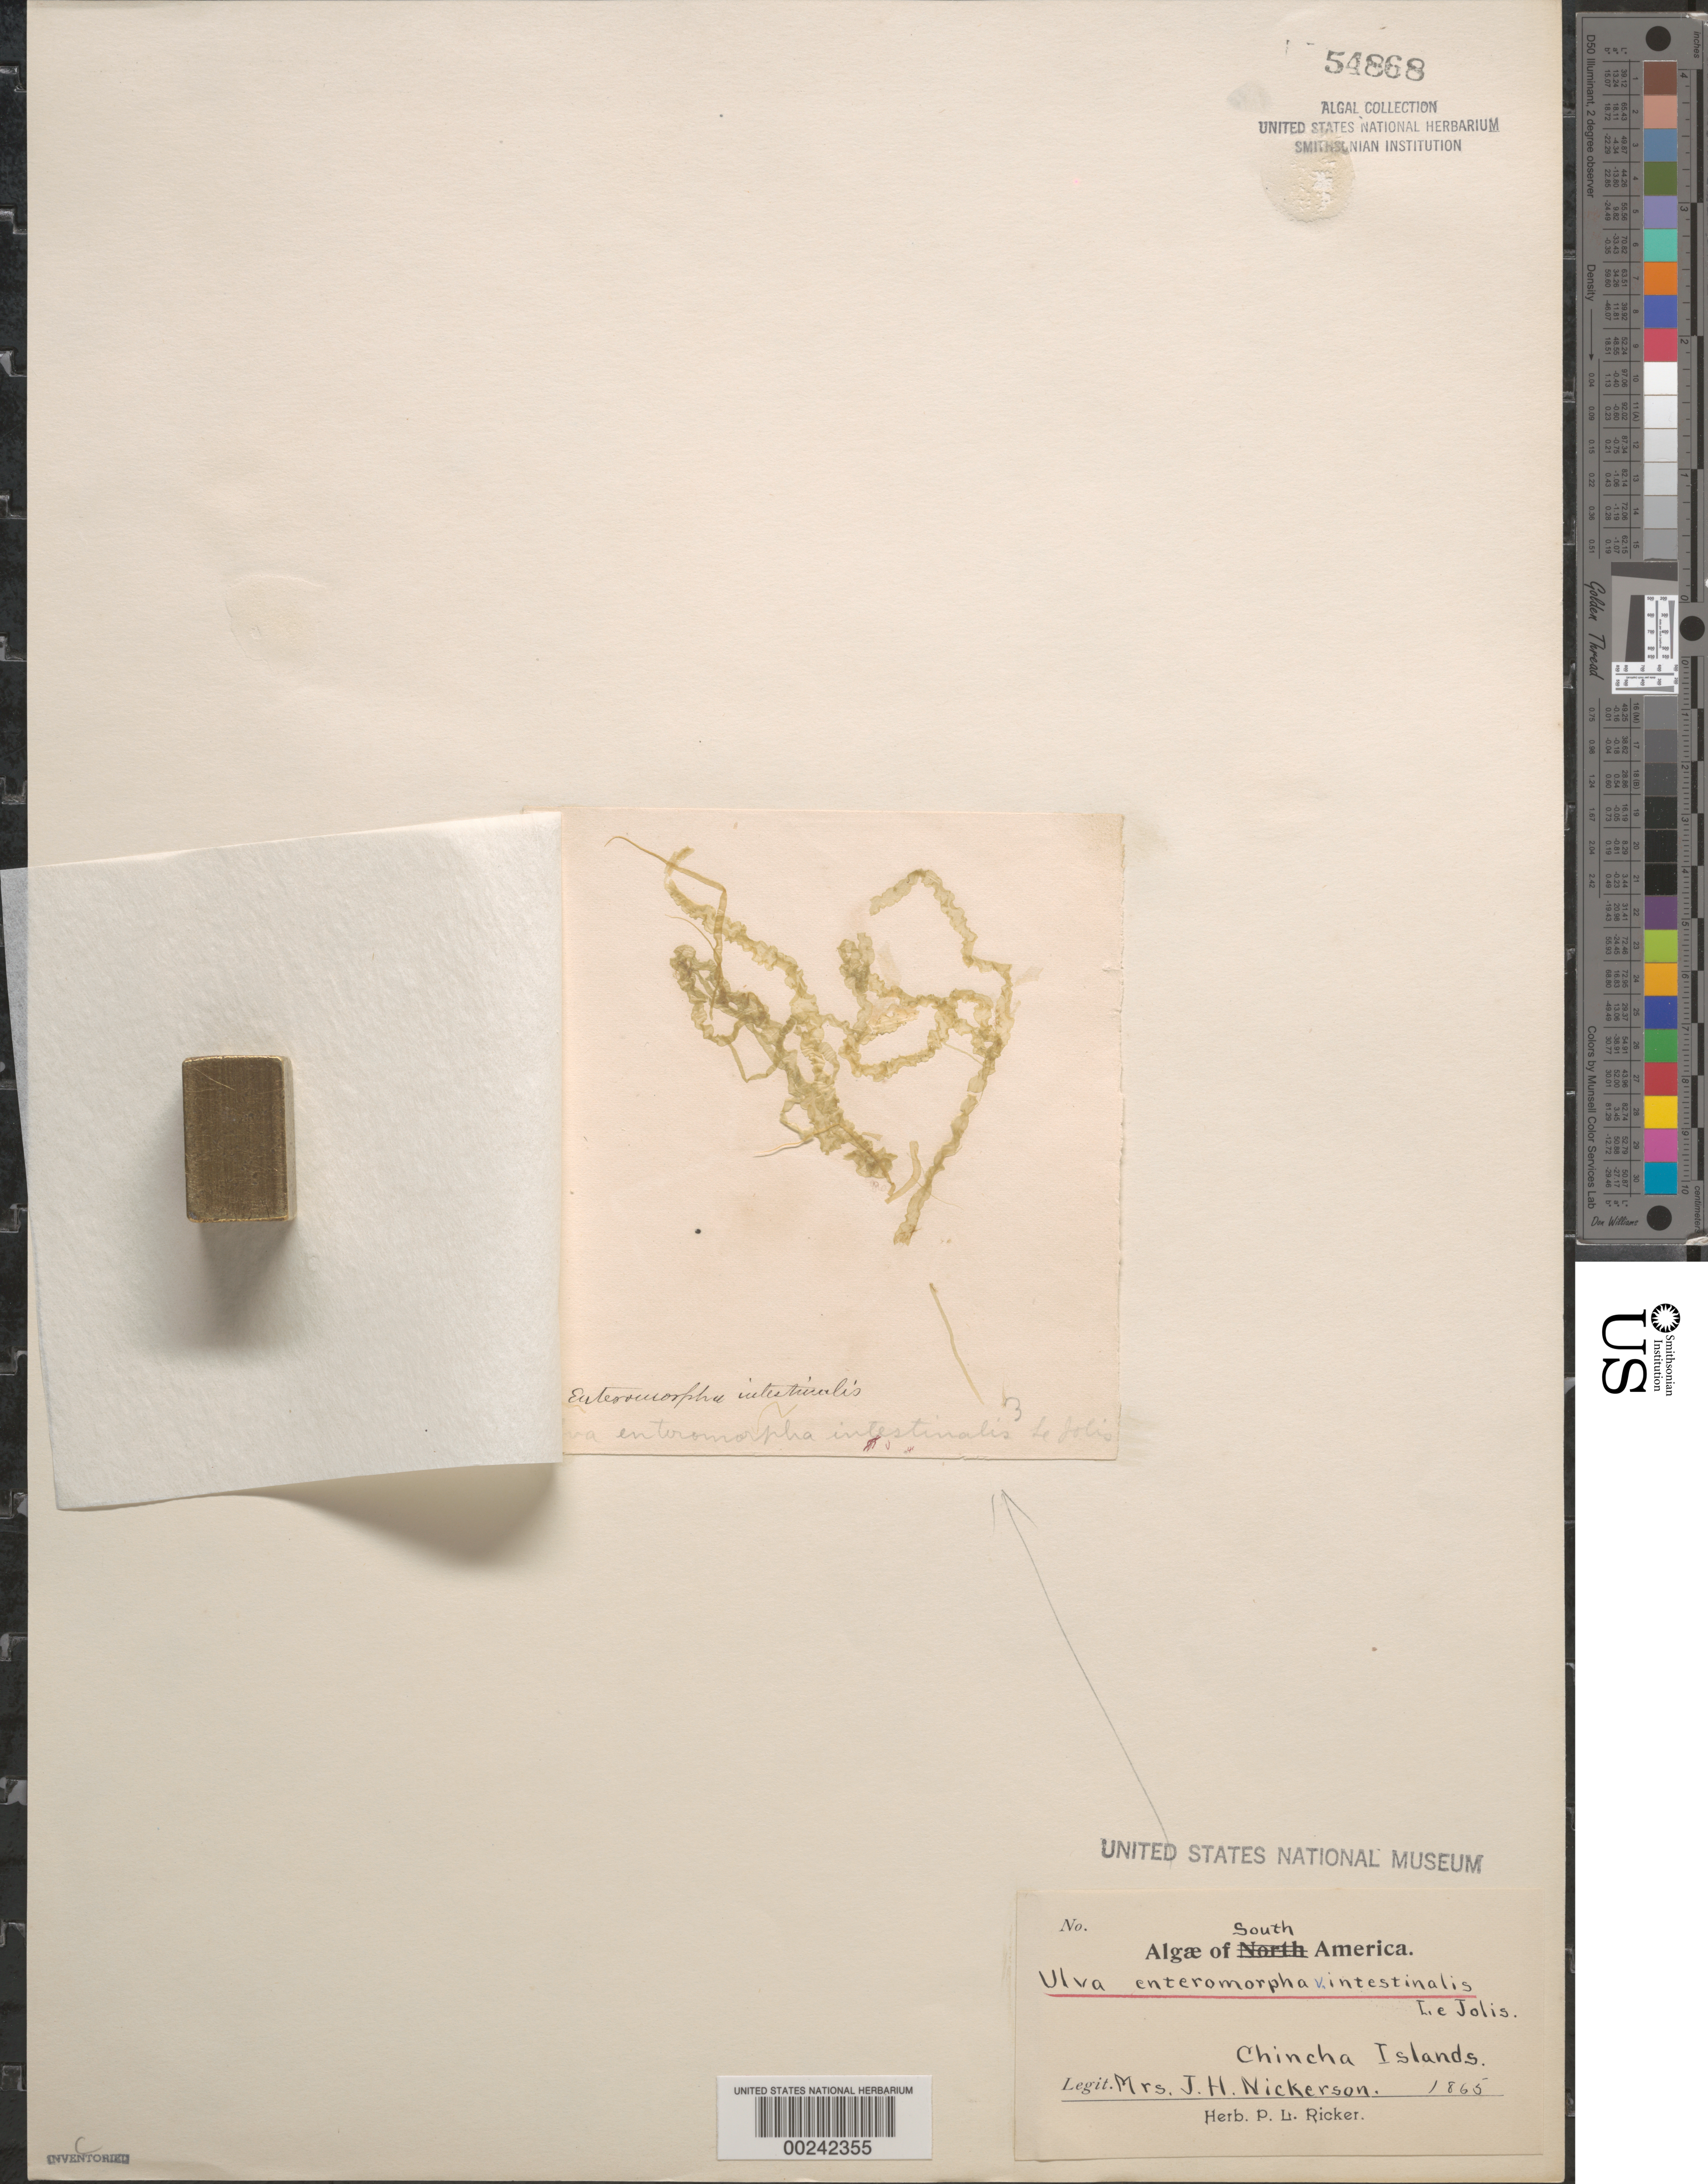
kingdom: Plantae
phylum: Chlorophyta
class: Ulvophyceae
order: Ulvales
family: Ulvaceae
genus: Ulva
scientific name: Ulva enteromorpha var. intestinalis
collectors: M. Nickerson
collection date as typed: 1865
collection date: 1865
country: Peru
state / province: Ica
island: Islas de Chincha (Chincha Islands)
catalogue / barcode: US 54868